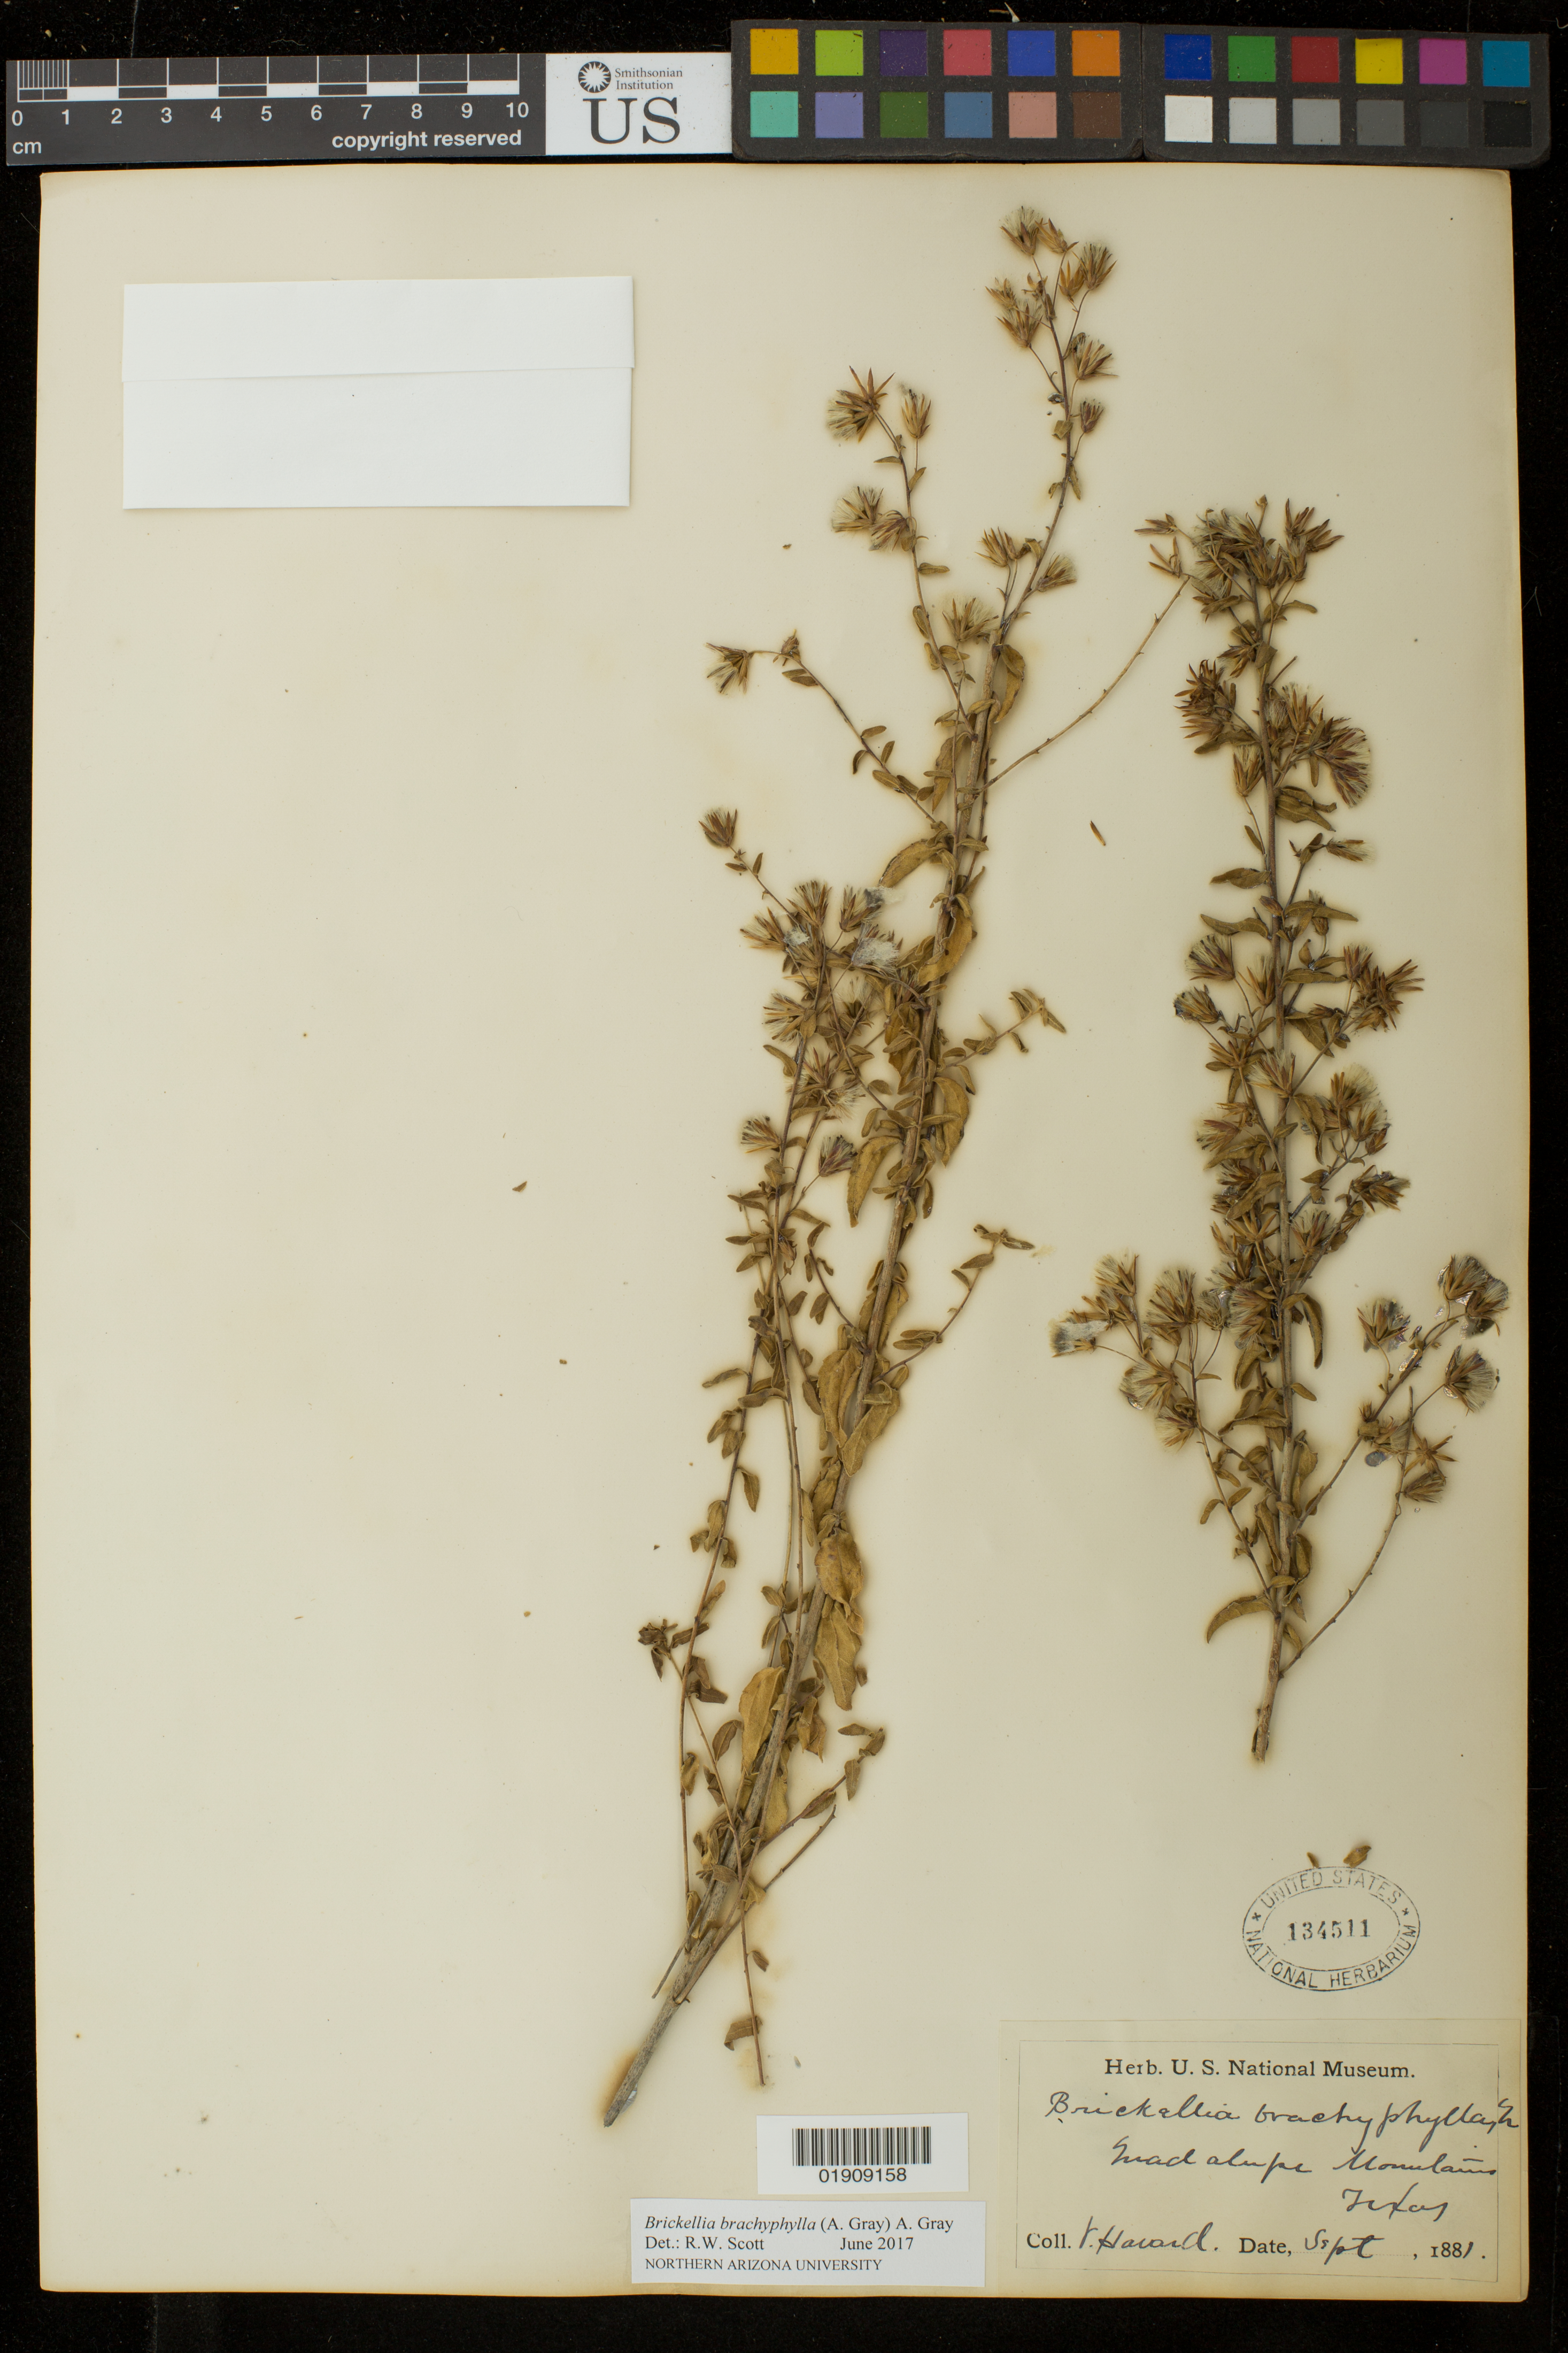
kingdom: Plantae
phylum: Tracheophyta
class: Magnoliopsida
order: Asterales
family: Asteraceae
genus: Brickellia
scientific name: Brickellia brachyphylla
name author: (A. Gray) A. Gray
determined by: Scott, Randall W., (ASC), Northern Arizona University (UNITED STATES)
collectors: V. Havard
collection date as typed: Sep 1881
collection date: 1881-09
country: United States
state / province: Texas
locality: Western Texas, Guadalupe Mountains.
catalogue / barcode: US 134511